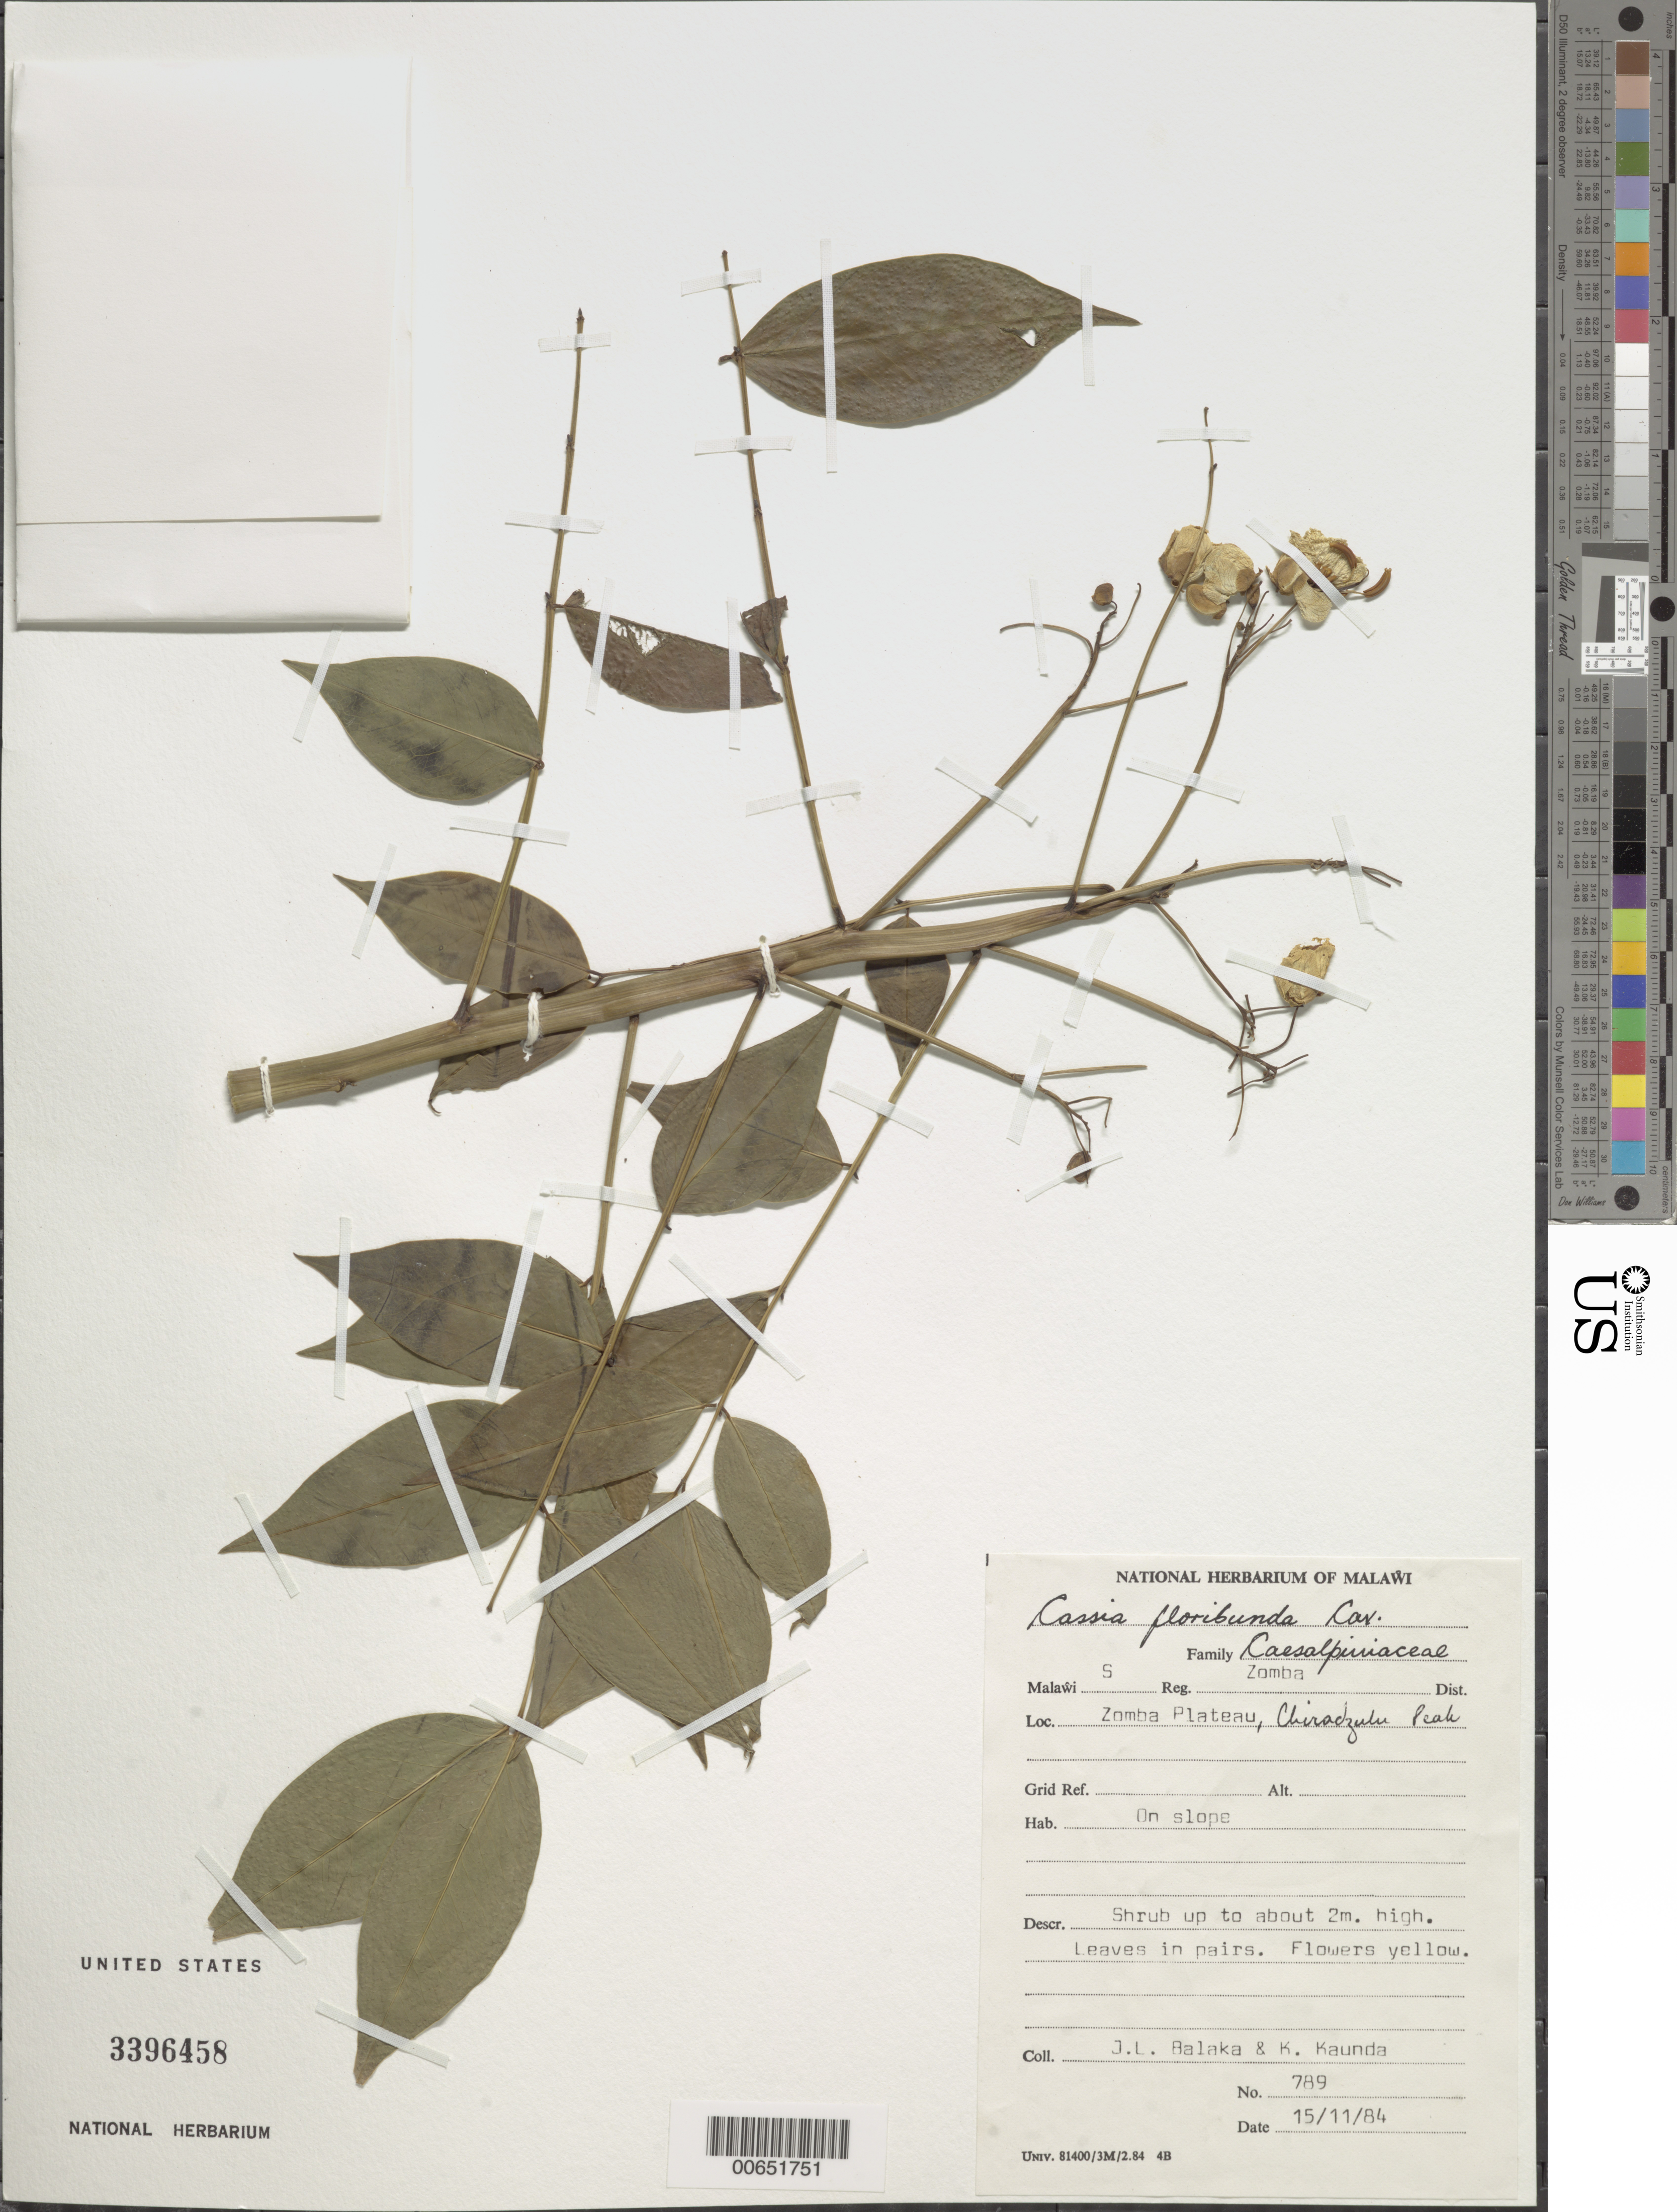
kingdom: Plantae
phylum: Tracheophyta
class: Magnoliopsida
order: Fabales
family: Fabaceae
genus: Senna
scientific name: Senna x floribunda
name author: (Cav.) H.S. Irwin & Barneby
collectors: J. Balaka & K. Kaunda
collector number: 789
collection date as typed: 15 Nov 1984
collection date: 1984-11-15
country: Malawi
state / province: Southern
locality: Zomba Plateauk, Chirodzulu Peak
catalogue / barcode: US 3396458